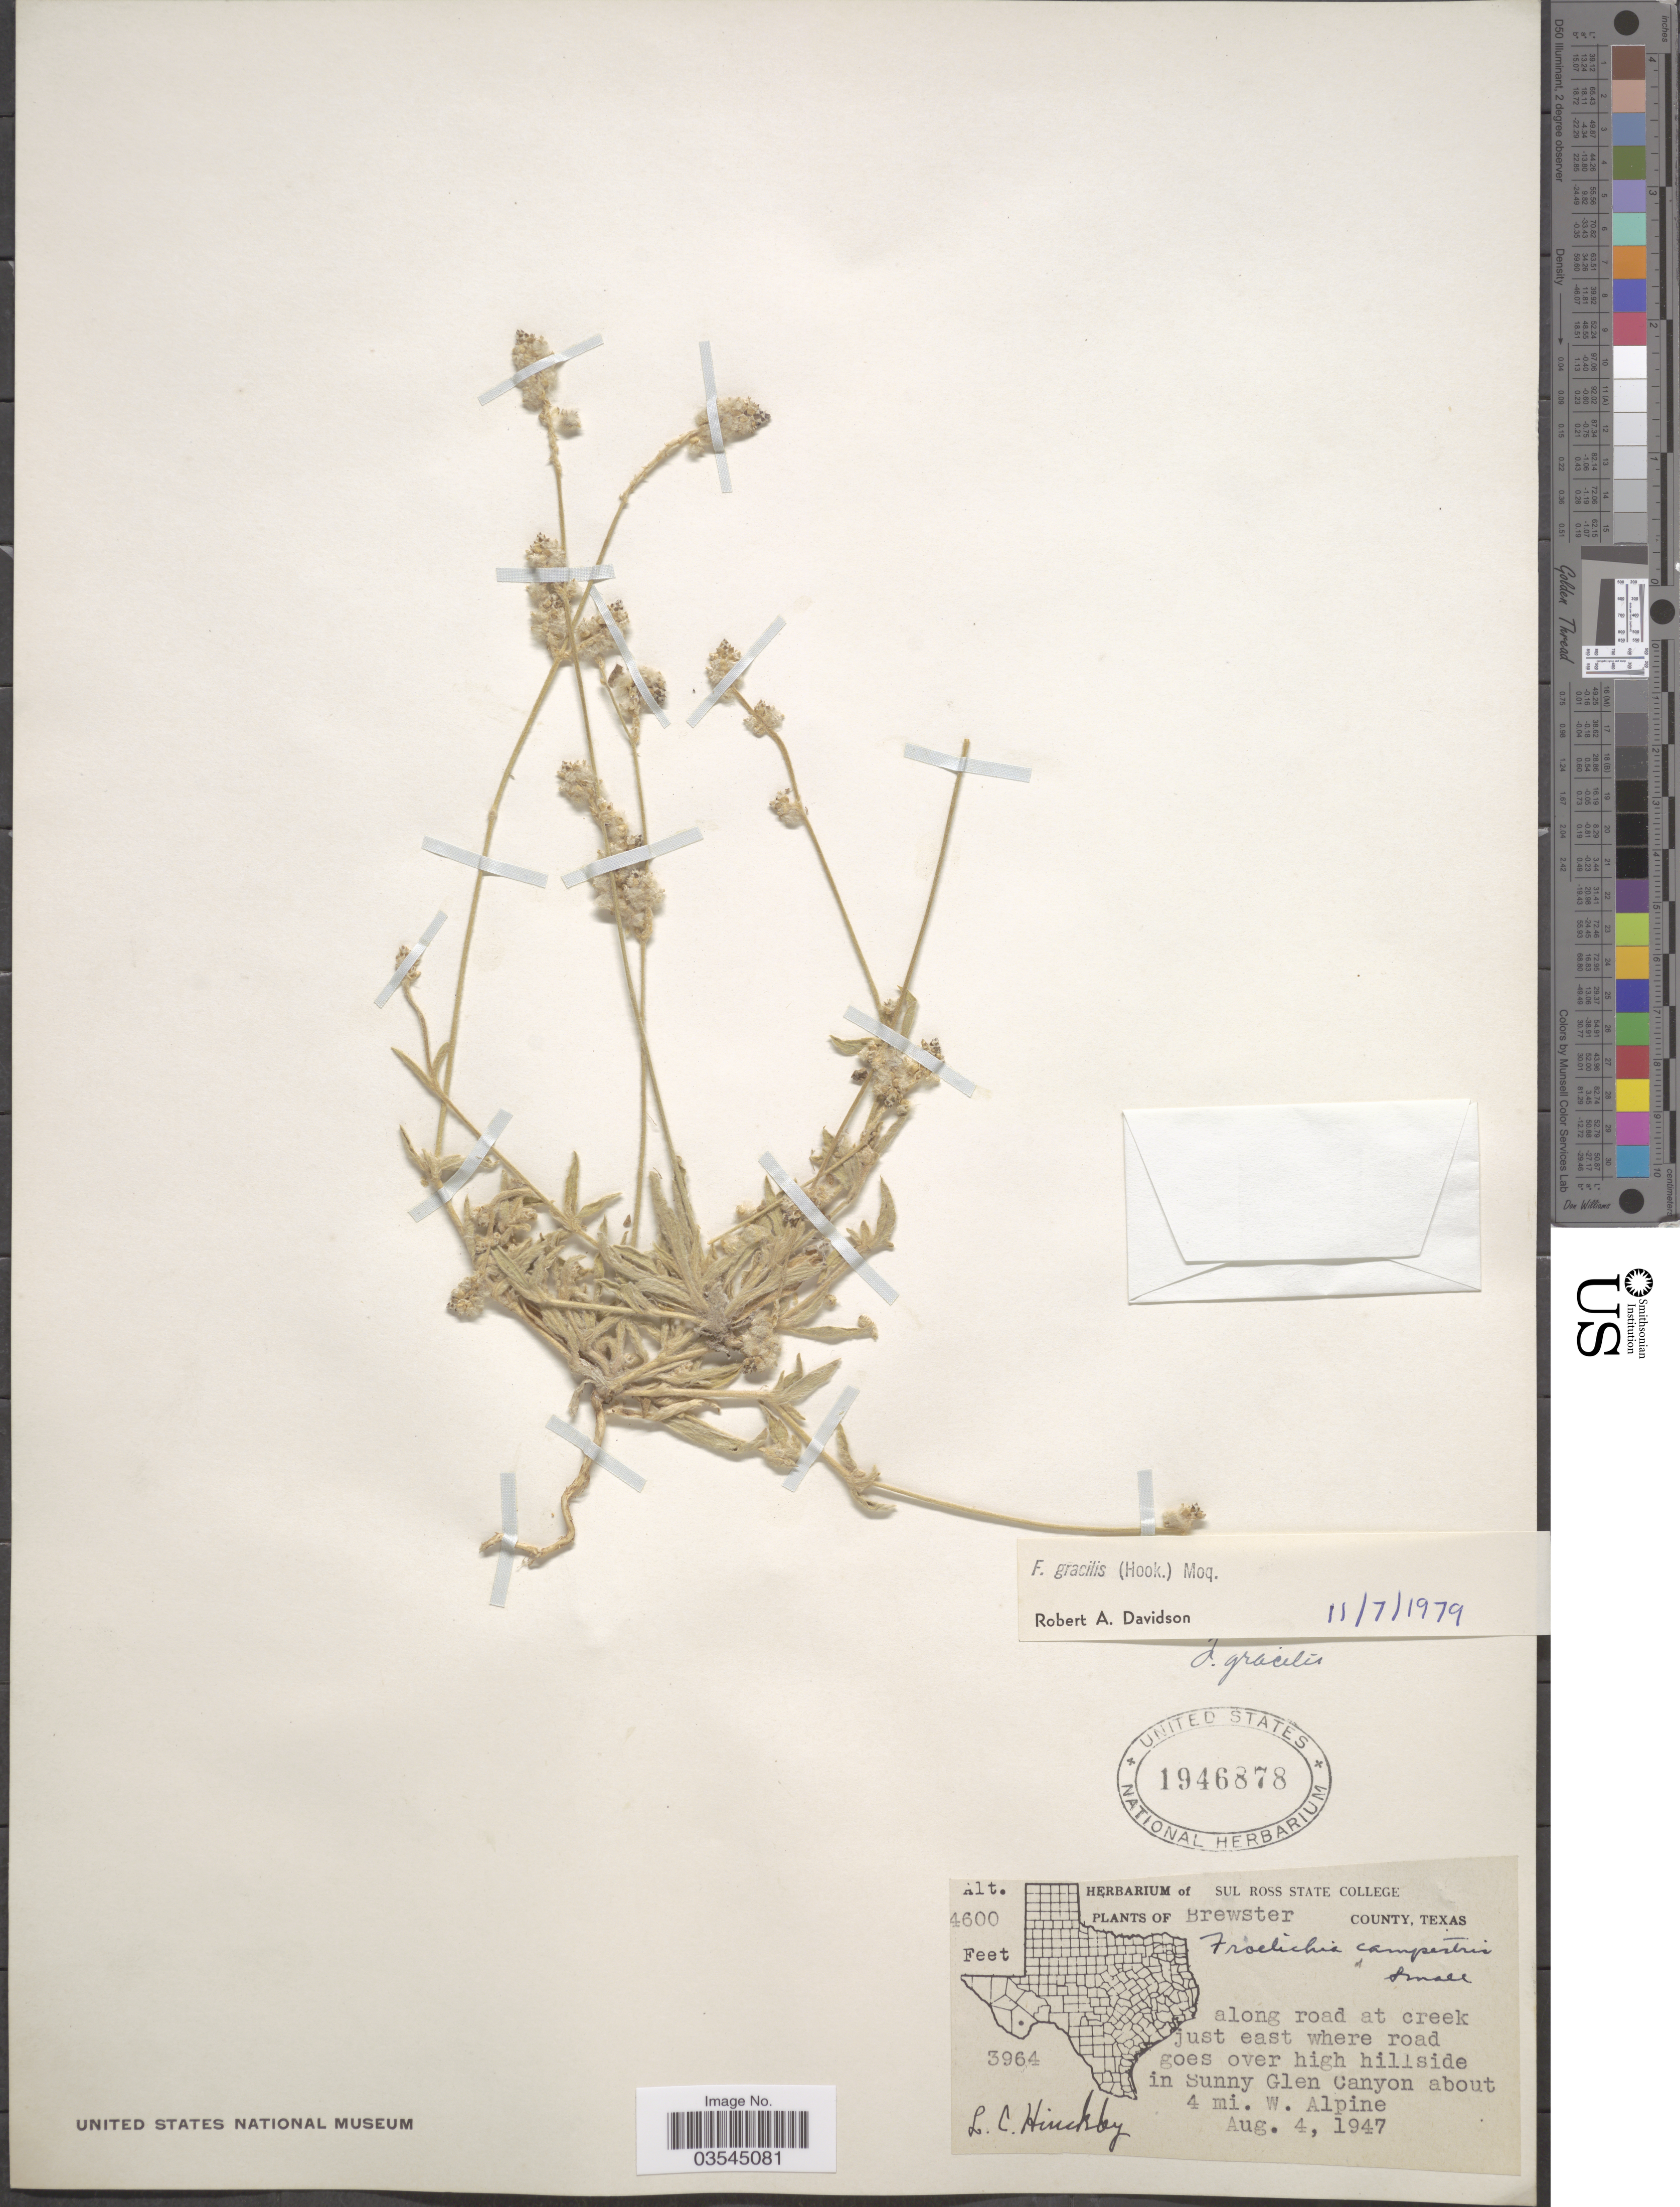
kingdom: Plantae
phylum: Tracheophyta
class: Magnoliopsida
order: Caryophyllales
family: Amaranthaceae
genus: Froelichia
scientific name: Froelichia gracilis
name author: (Hook.) Moq.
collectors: L. Hinckley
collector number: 3964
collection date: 1947-08-04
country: United States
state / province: Texas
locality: Brewster County. Along road at creek just east where road goes over high hillside in Sunny Glen Canyon about 4 mi. W. Alpine.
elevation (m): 1402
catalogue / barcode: US 1946878